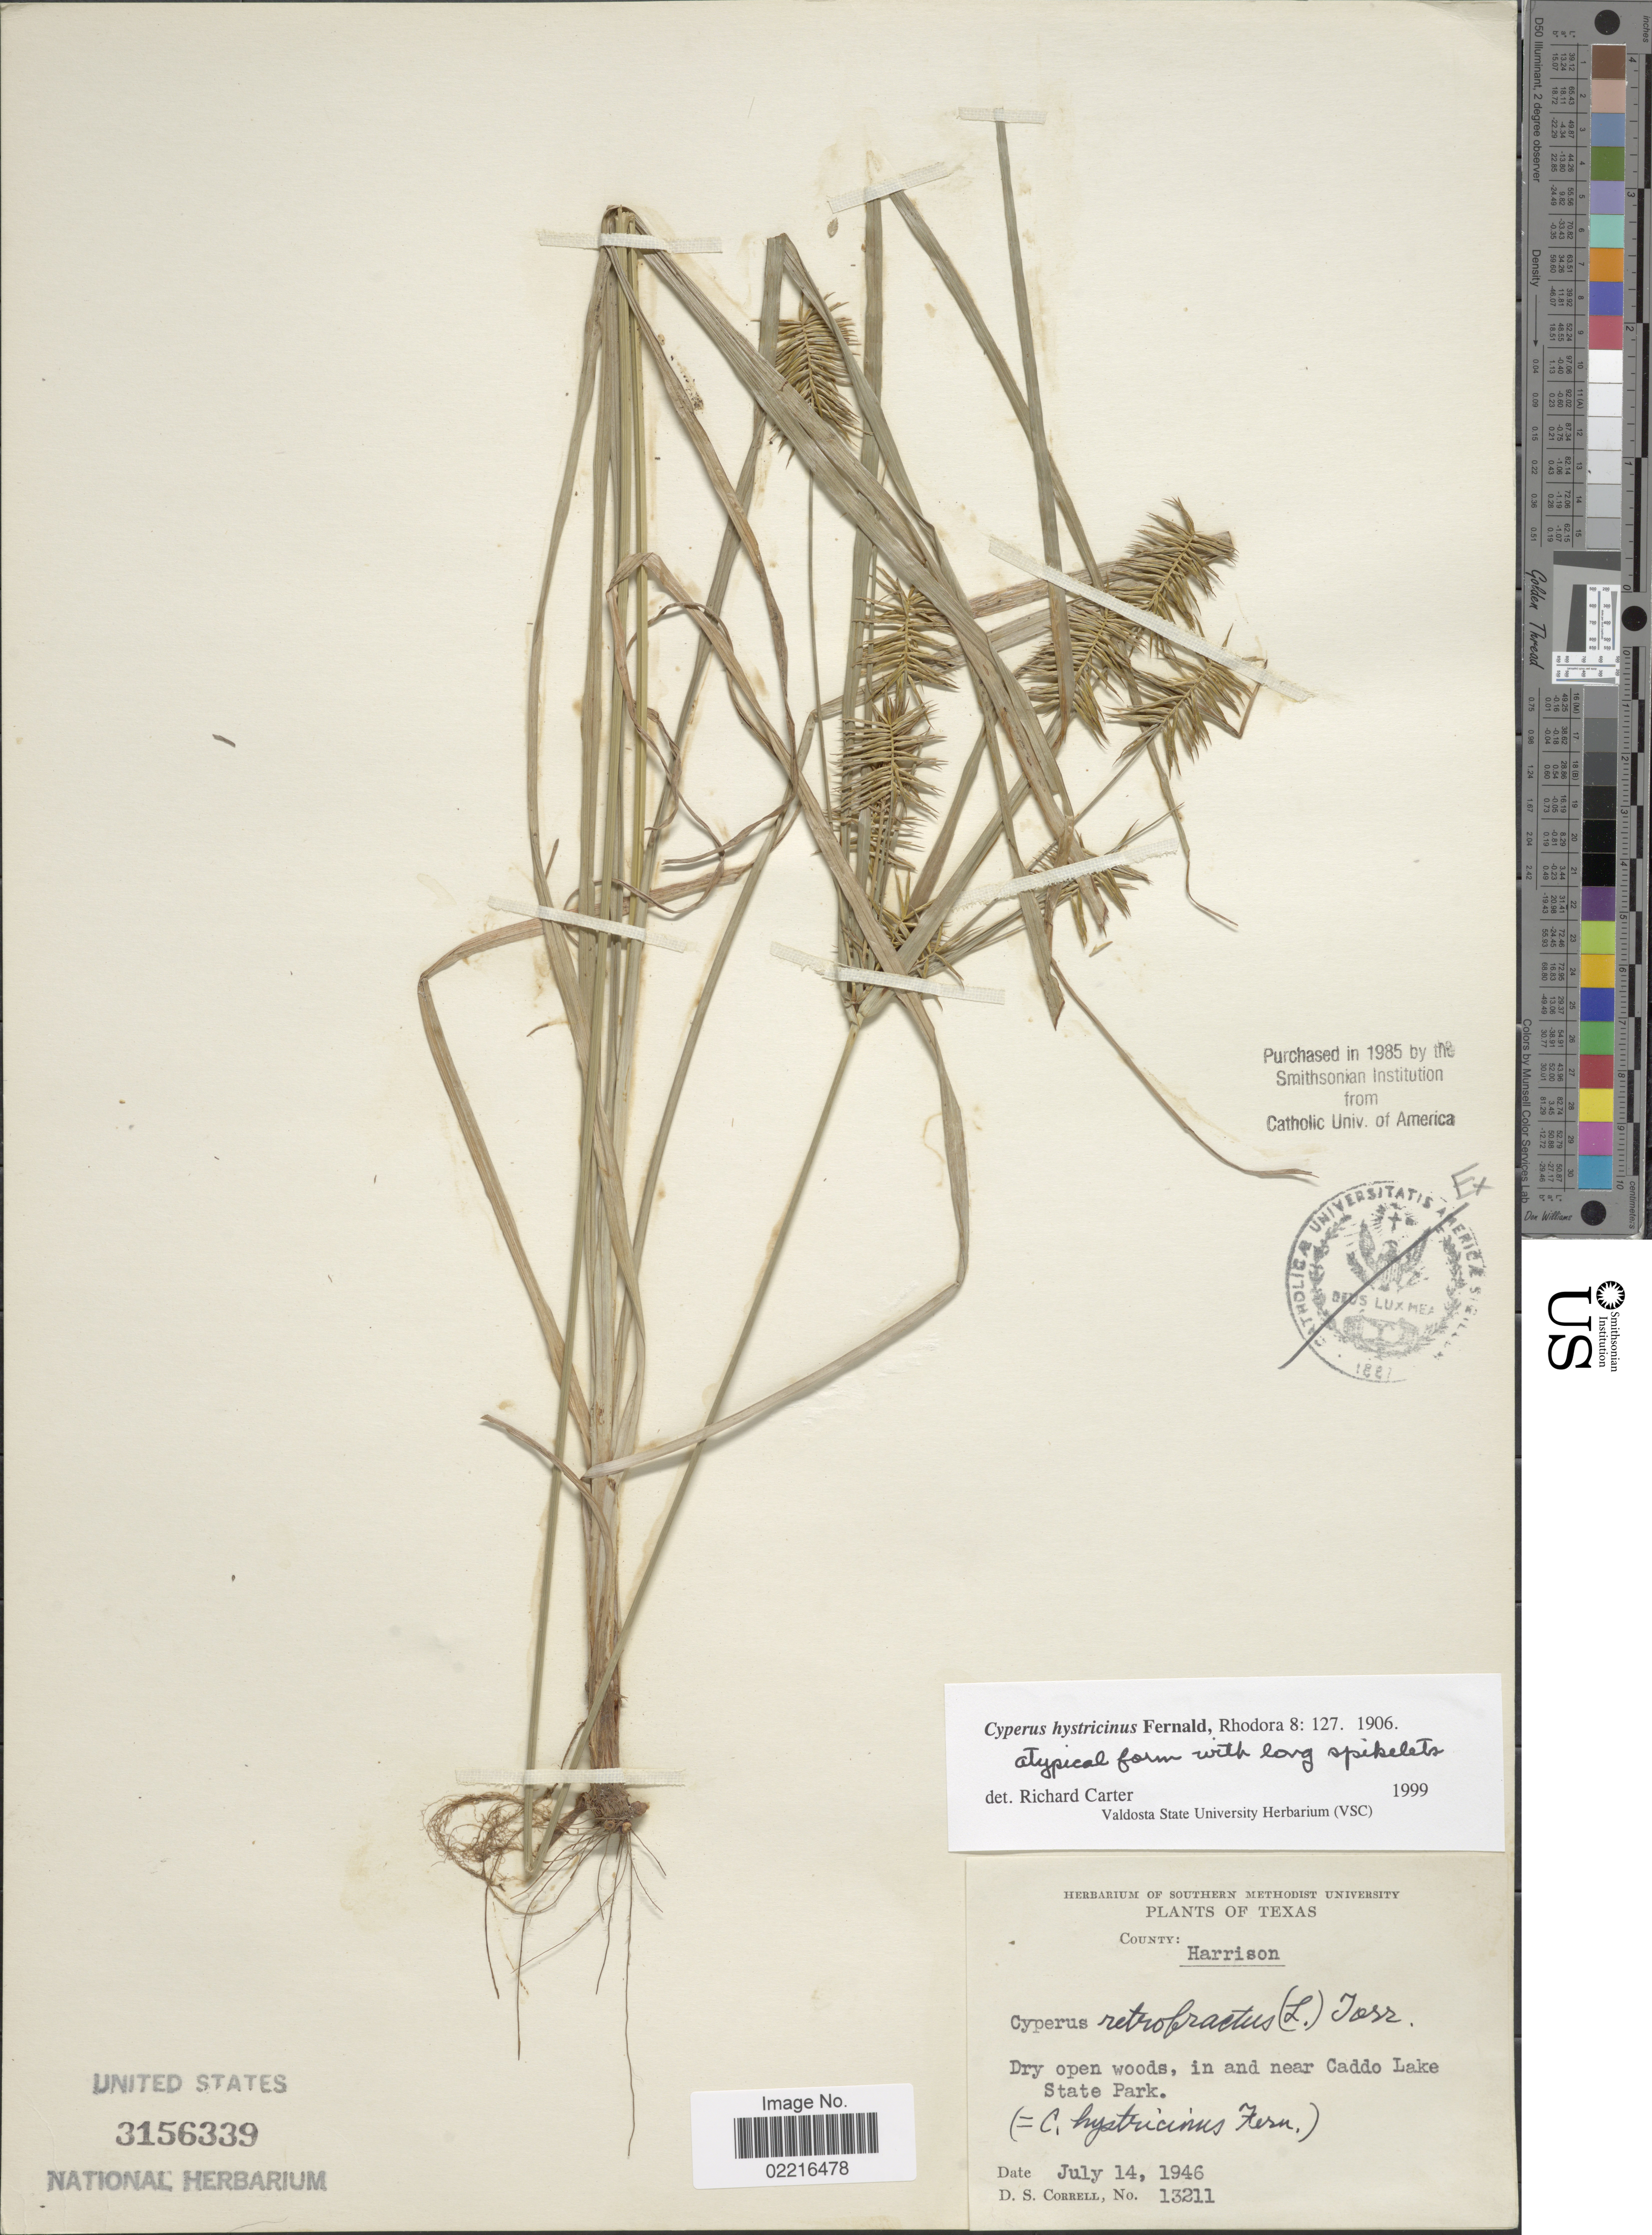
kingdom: Plantae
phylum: Tracheophyta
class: Liliopsida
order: Poales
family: Cyperaceae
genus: Cyperus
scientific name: Cyperus hystricinus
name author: Fernald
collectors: D. S. Correll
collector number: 13211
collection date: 1946-07-14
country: United States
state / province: Texas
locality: County Harrison, in and near Caddo Lake State Park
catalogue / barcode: US 3156339